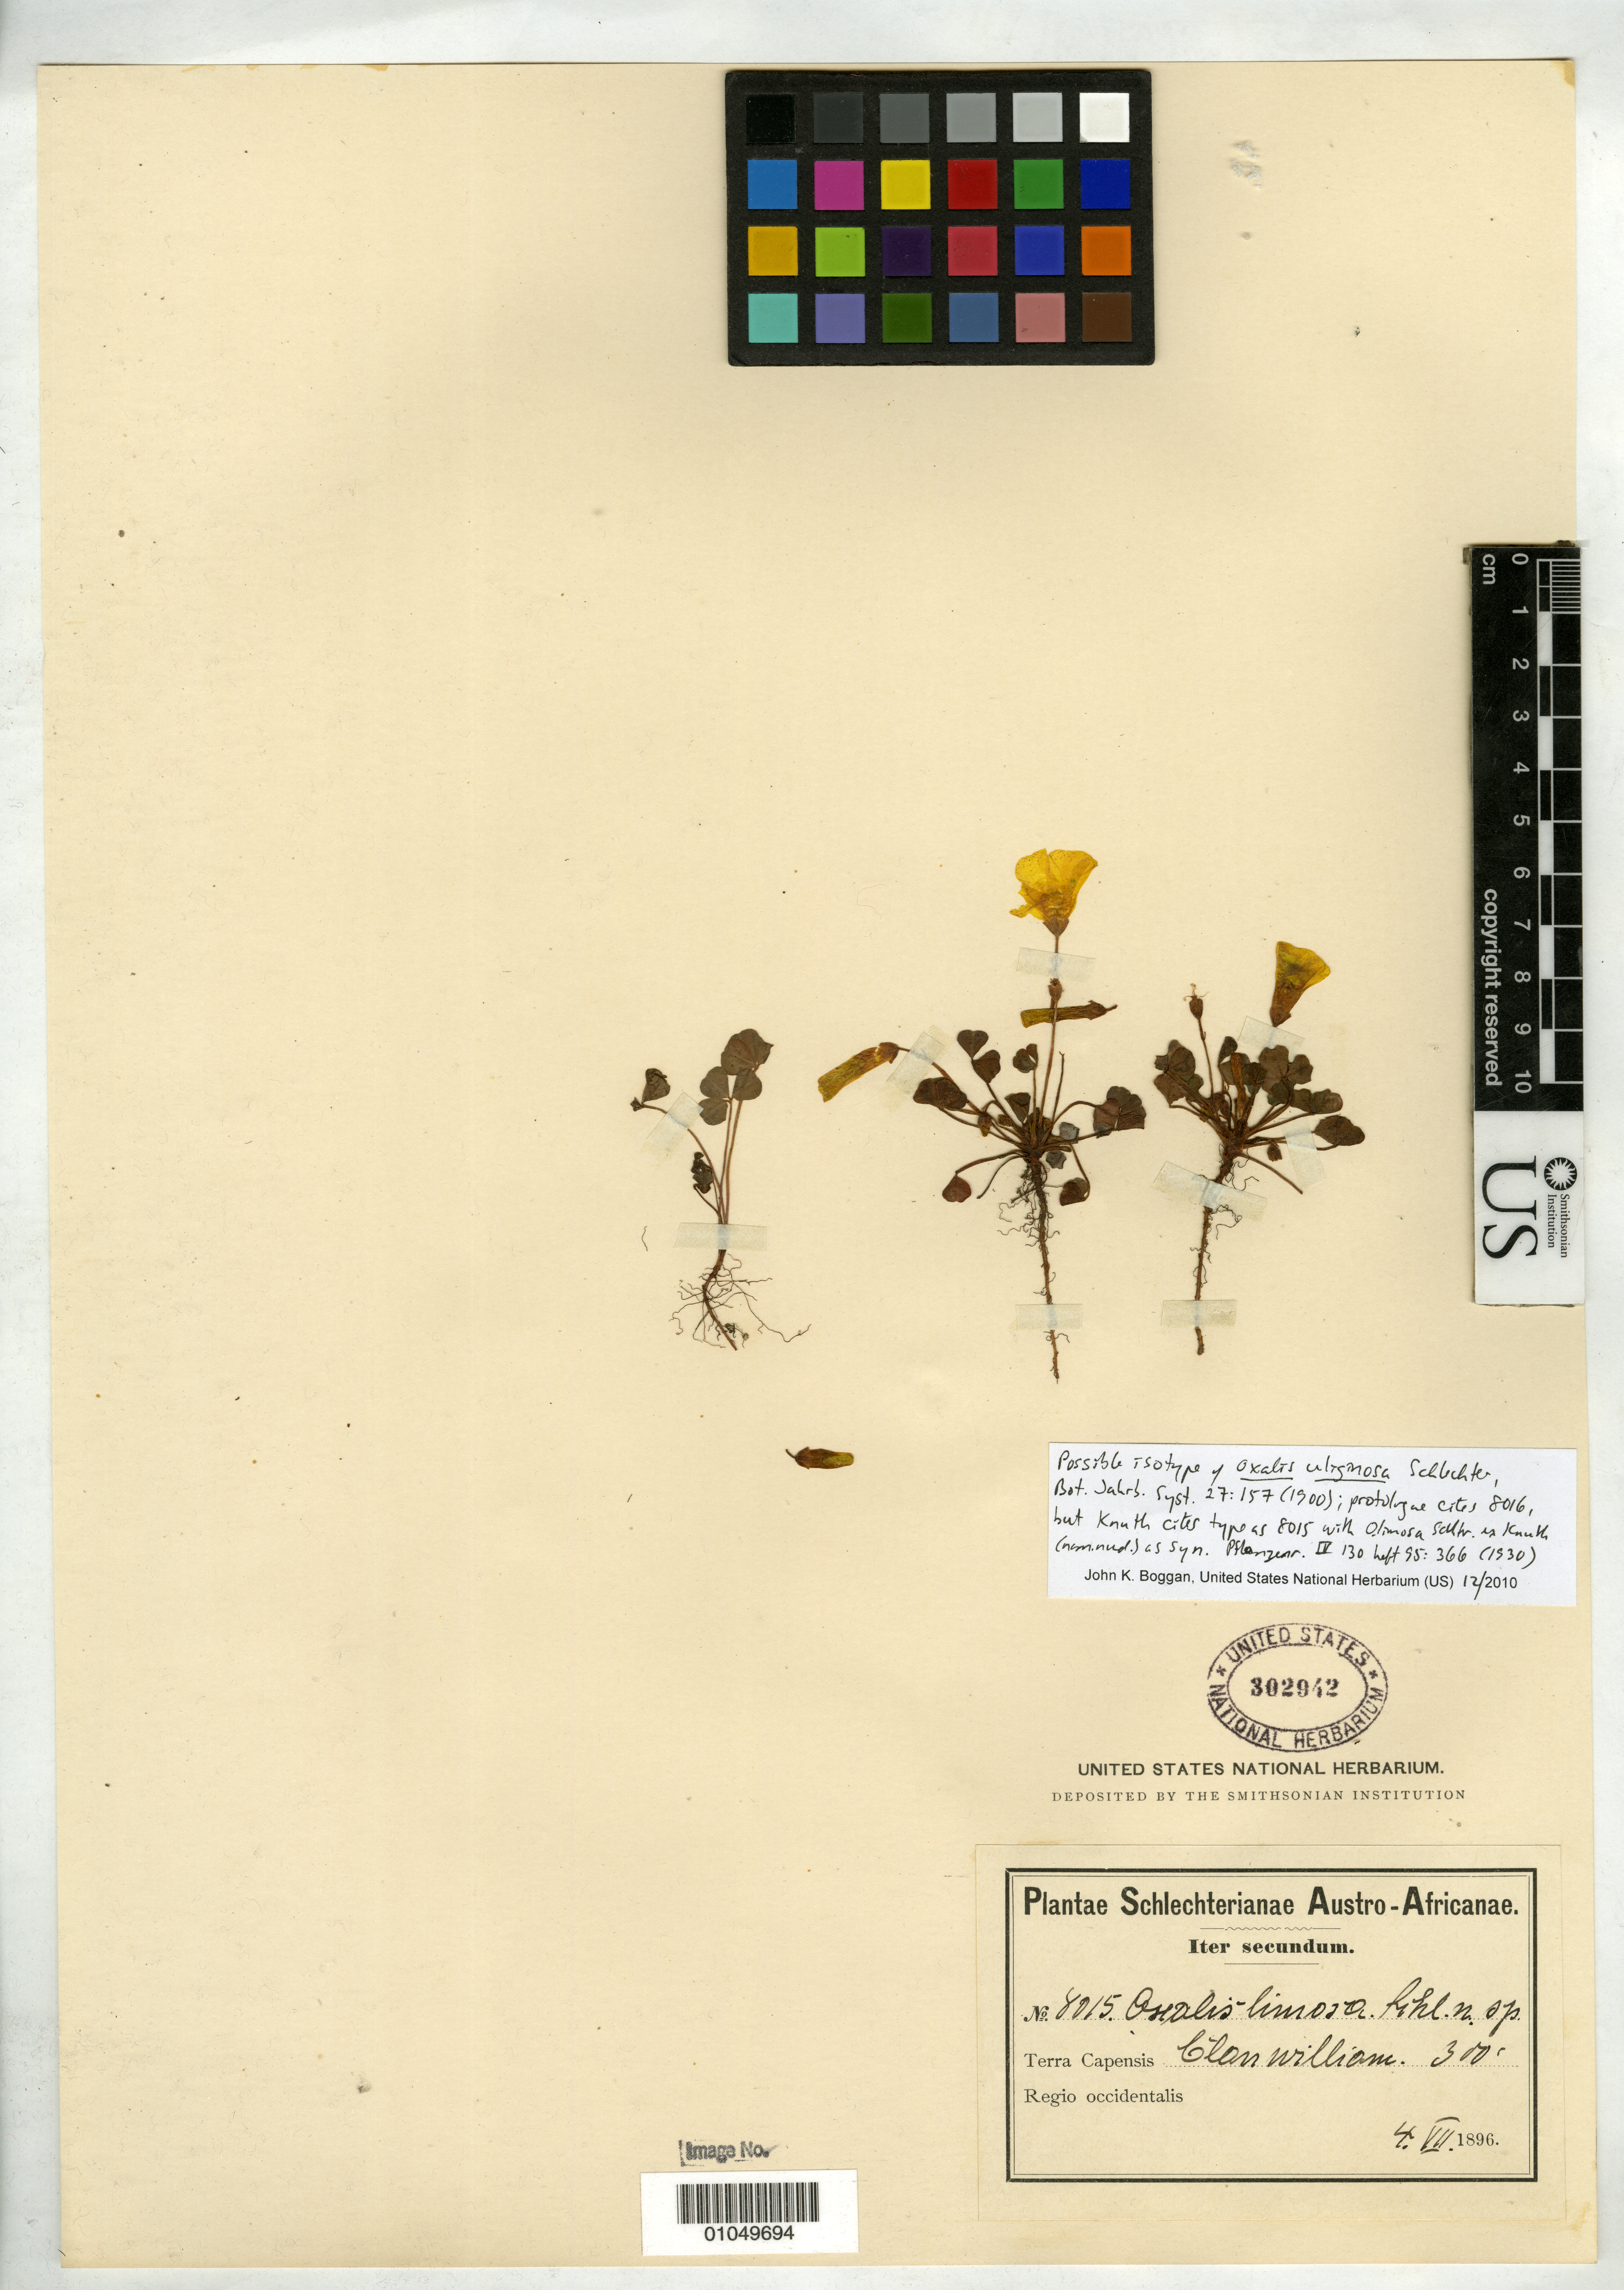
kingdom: Plantae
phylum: Tracheophyta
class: Magnoliopsida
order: Oxalidales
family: Oxalidaceae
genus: Oxalis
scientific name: Oxalis uliginosa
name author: Schltr.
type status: Possible Type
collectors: F. R. R. Schlechter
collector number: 8015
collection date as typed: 04 Jul 1896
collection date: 1896-07-04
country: South Africa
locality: Clanwilliam.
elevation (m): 91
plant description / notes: Annotated by Schlechter as "Oxalis limosa Schlt. n. sp." [ined., presumably = O. limosa Schlechter ex Knuth, nom. nud. in syn. under O. uliginosa, Pflanzenr. IV 130 heft 95: 366 (1930), non O. limosa Progel (1877).]; Protologue cites Schlechter 8016; acc. to Knuth (1930, Pflanzenr.) the type is correctly 8015.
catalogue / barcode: US 302942